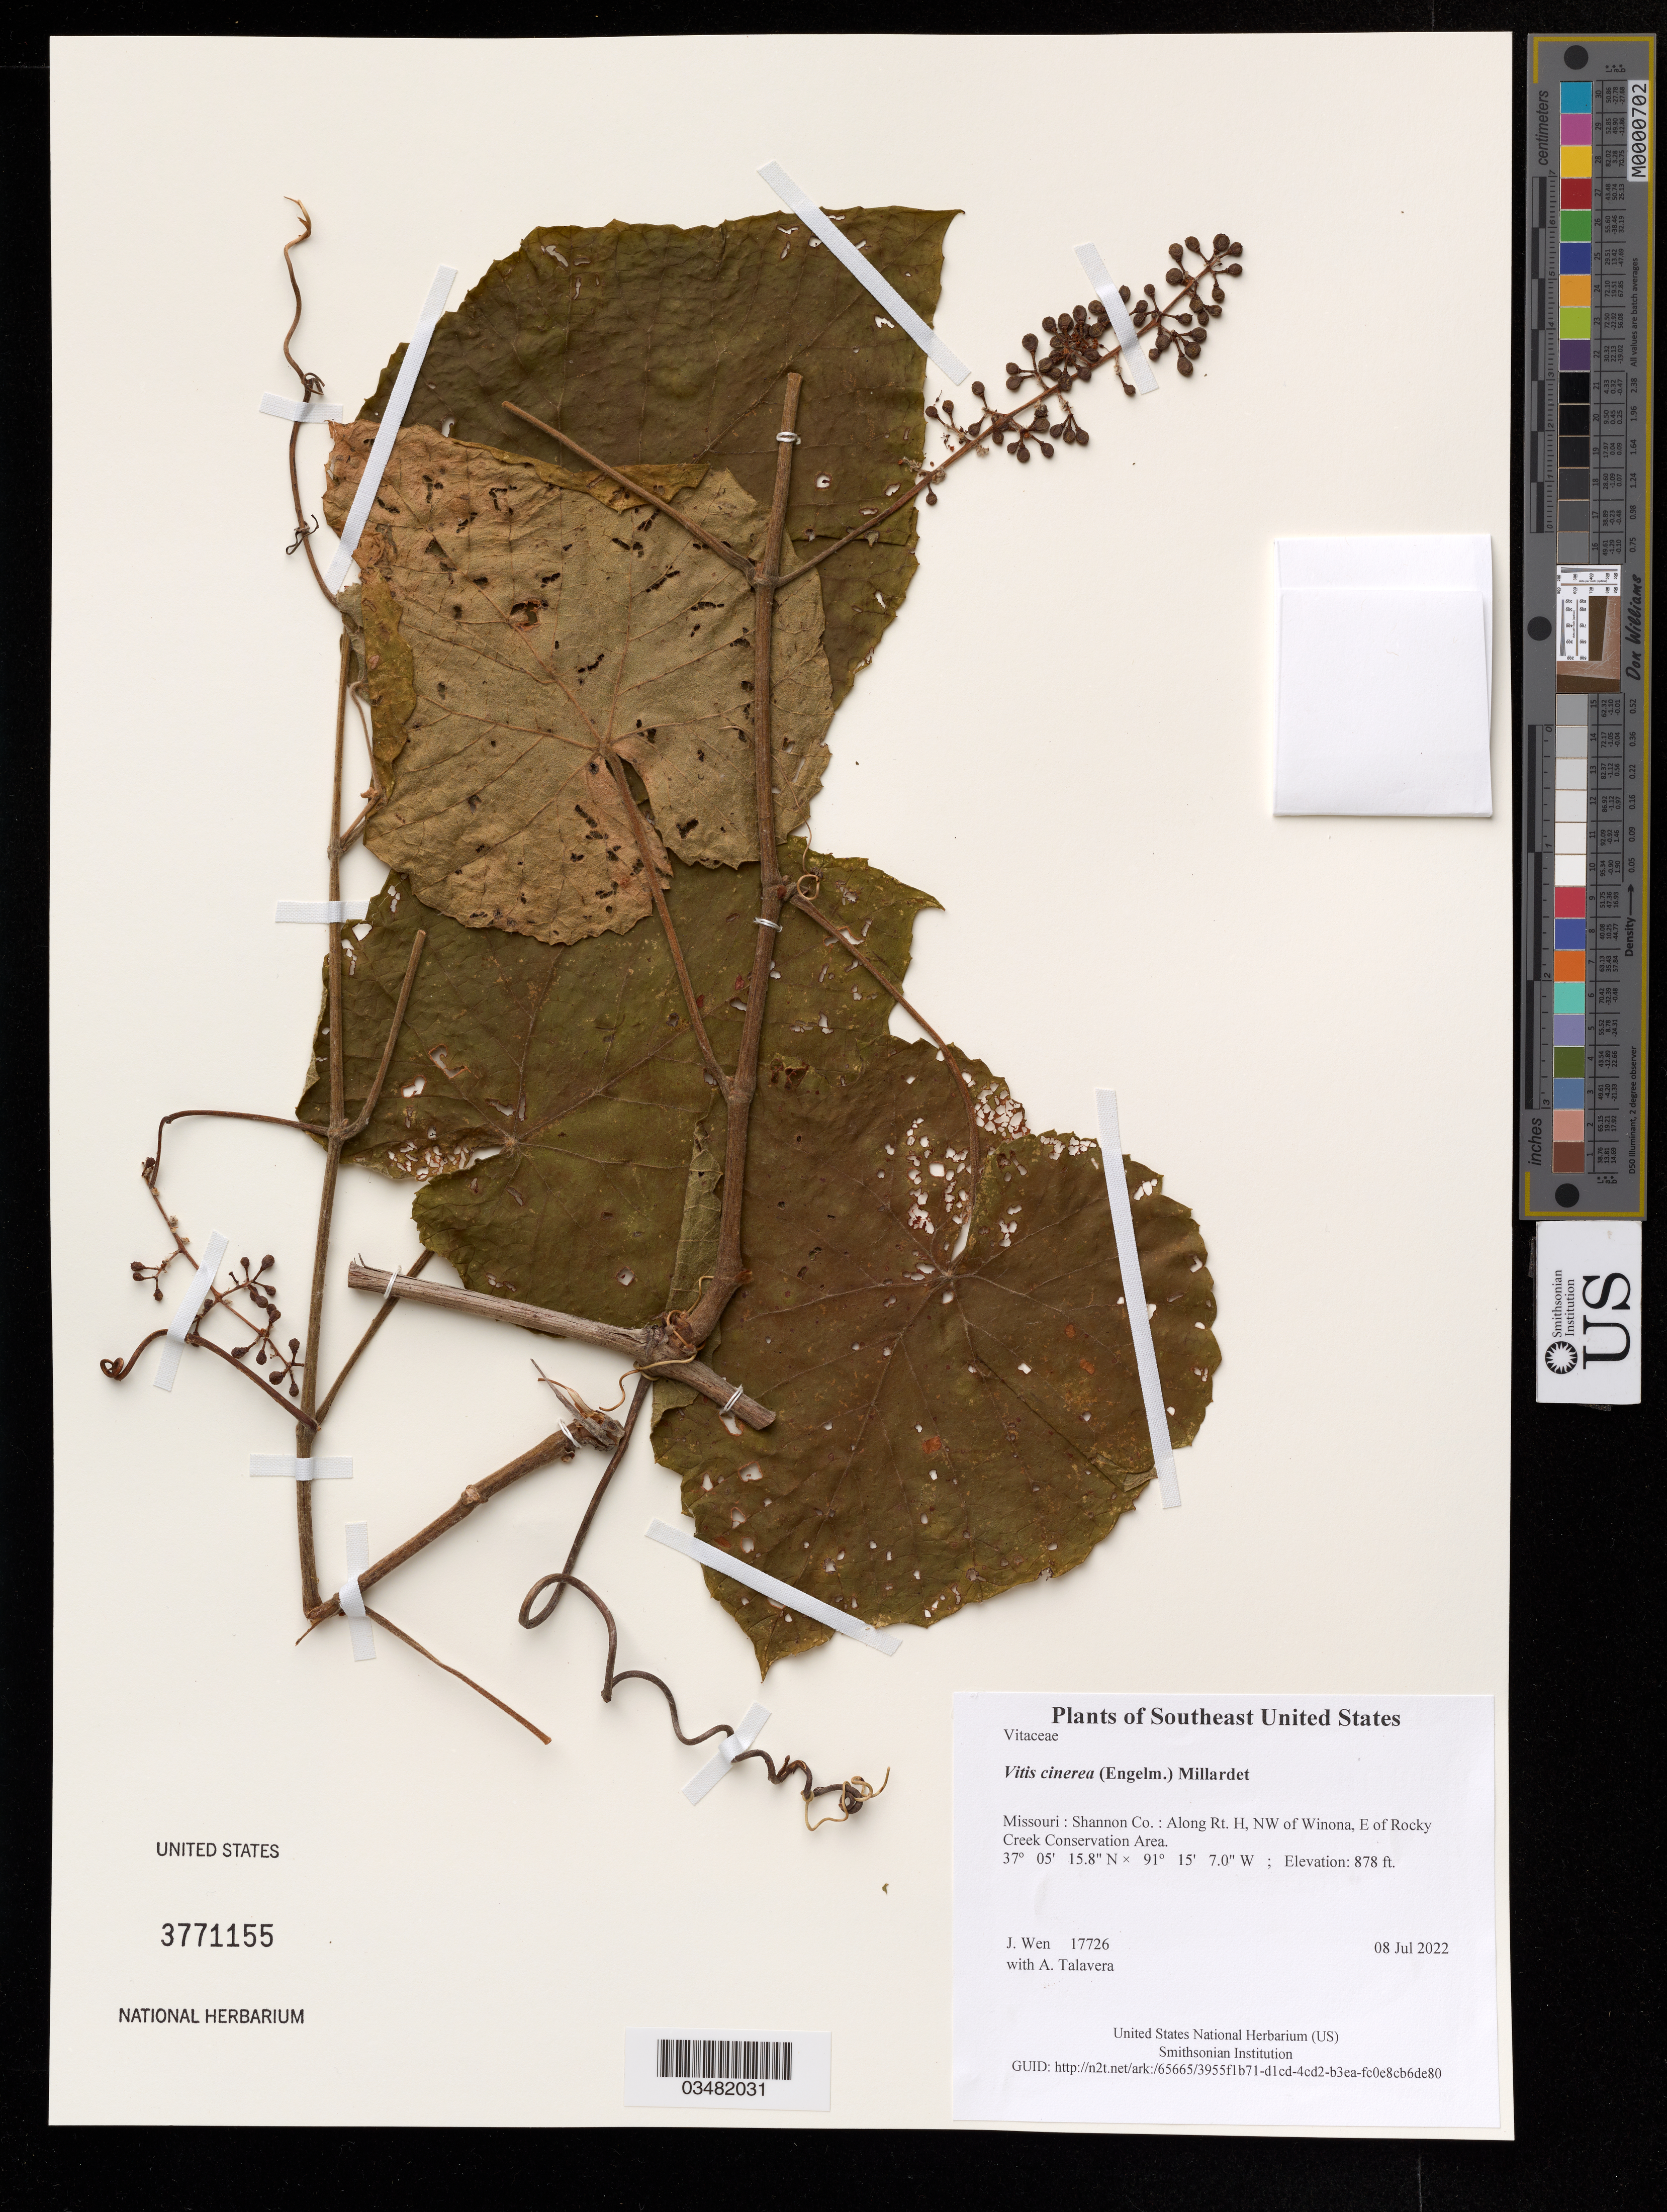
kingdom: Plantae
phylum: Tracheophyta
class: Magnoliopsida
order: Vitales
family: Vitaceae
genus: Vitis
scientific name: Vitis cinerea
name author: (Engelm.) Millardet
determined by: Wen, Jun, (BOT), Smithsonian Institution - National Museum of Natural History (UNITED STATES)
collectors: J. Wen & A. Talavera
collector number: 17726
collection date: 2022-07-08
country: United States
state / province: Missouri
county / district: Shannon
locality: Along Rt. H, NW of Winona, E of Rocky Creek Conservation Area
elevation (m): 268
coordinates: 37 05.264 N, 91 15.116 W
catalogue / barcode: US 3771155